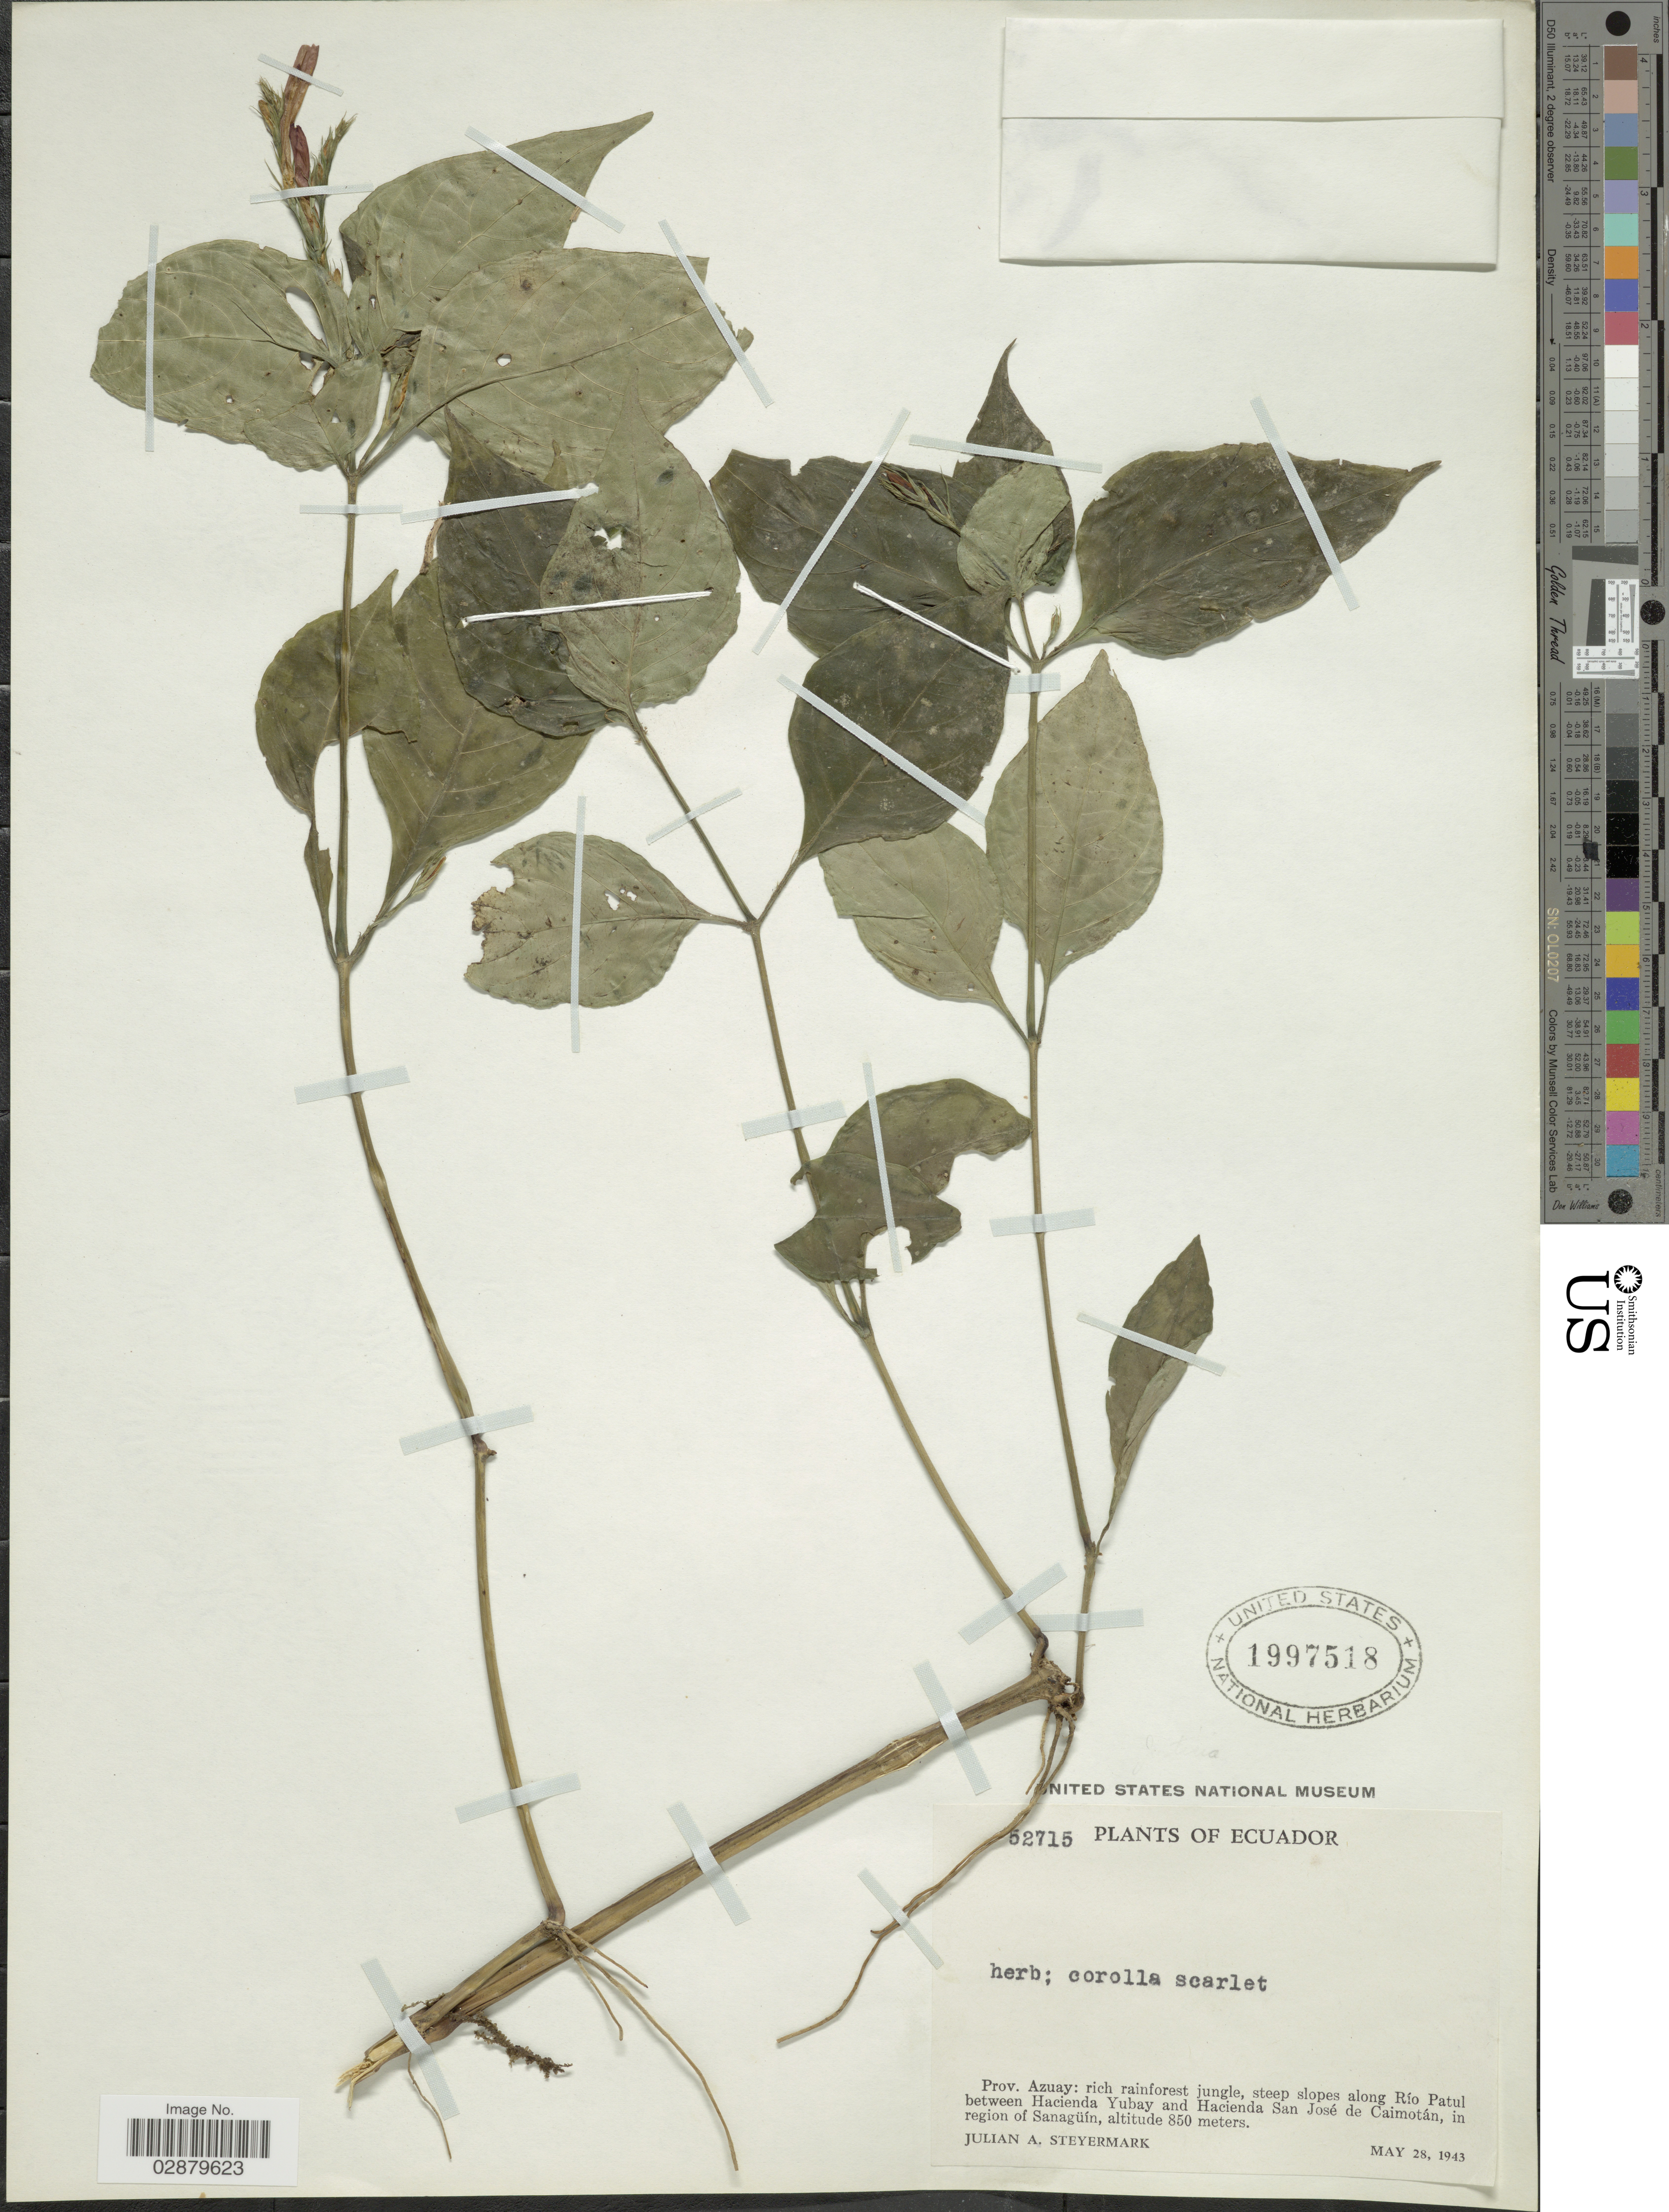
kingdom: Plantae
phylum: Tracheophyta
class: Magnoliopsida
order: Lamiales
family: Acanthaceae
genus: Justicia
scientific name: Justicia loxensis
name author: Wassh.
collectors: J. Steyermark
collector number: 52715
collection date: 1943-05-28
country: Ecuador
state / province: Azuay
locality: Steep slopes along Río Patul between Hacienfa Yubay and Hacienda San José de Caimotán, in region of Sanagüín.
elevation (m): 850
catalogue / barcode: US 1997518